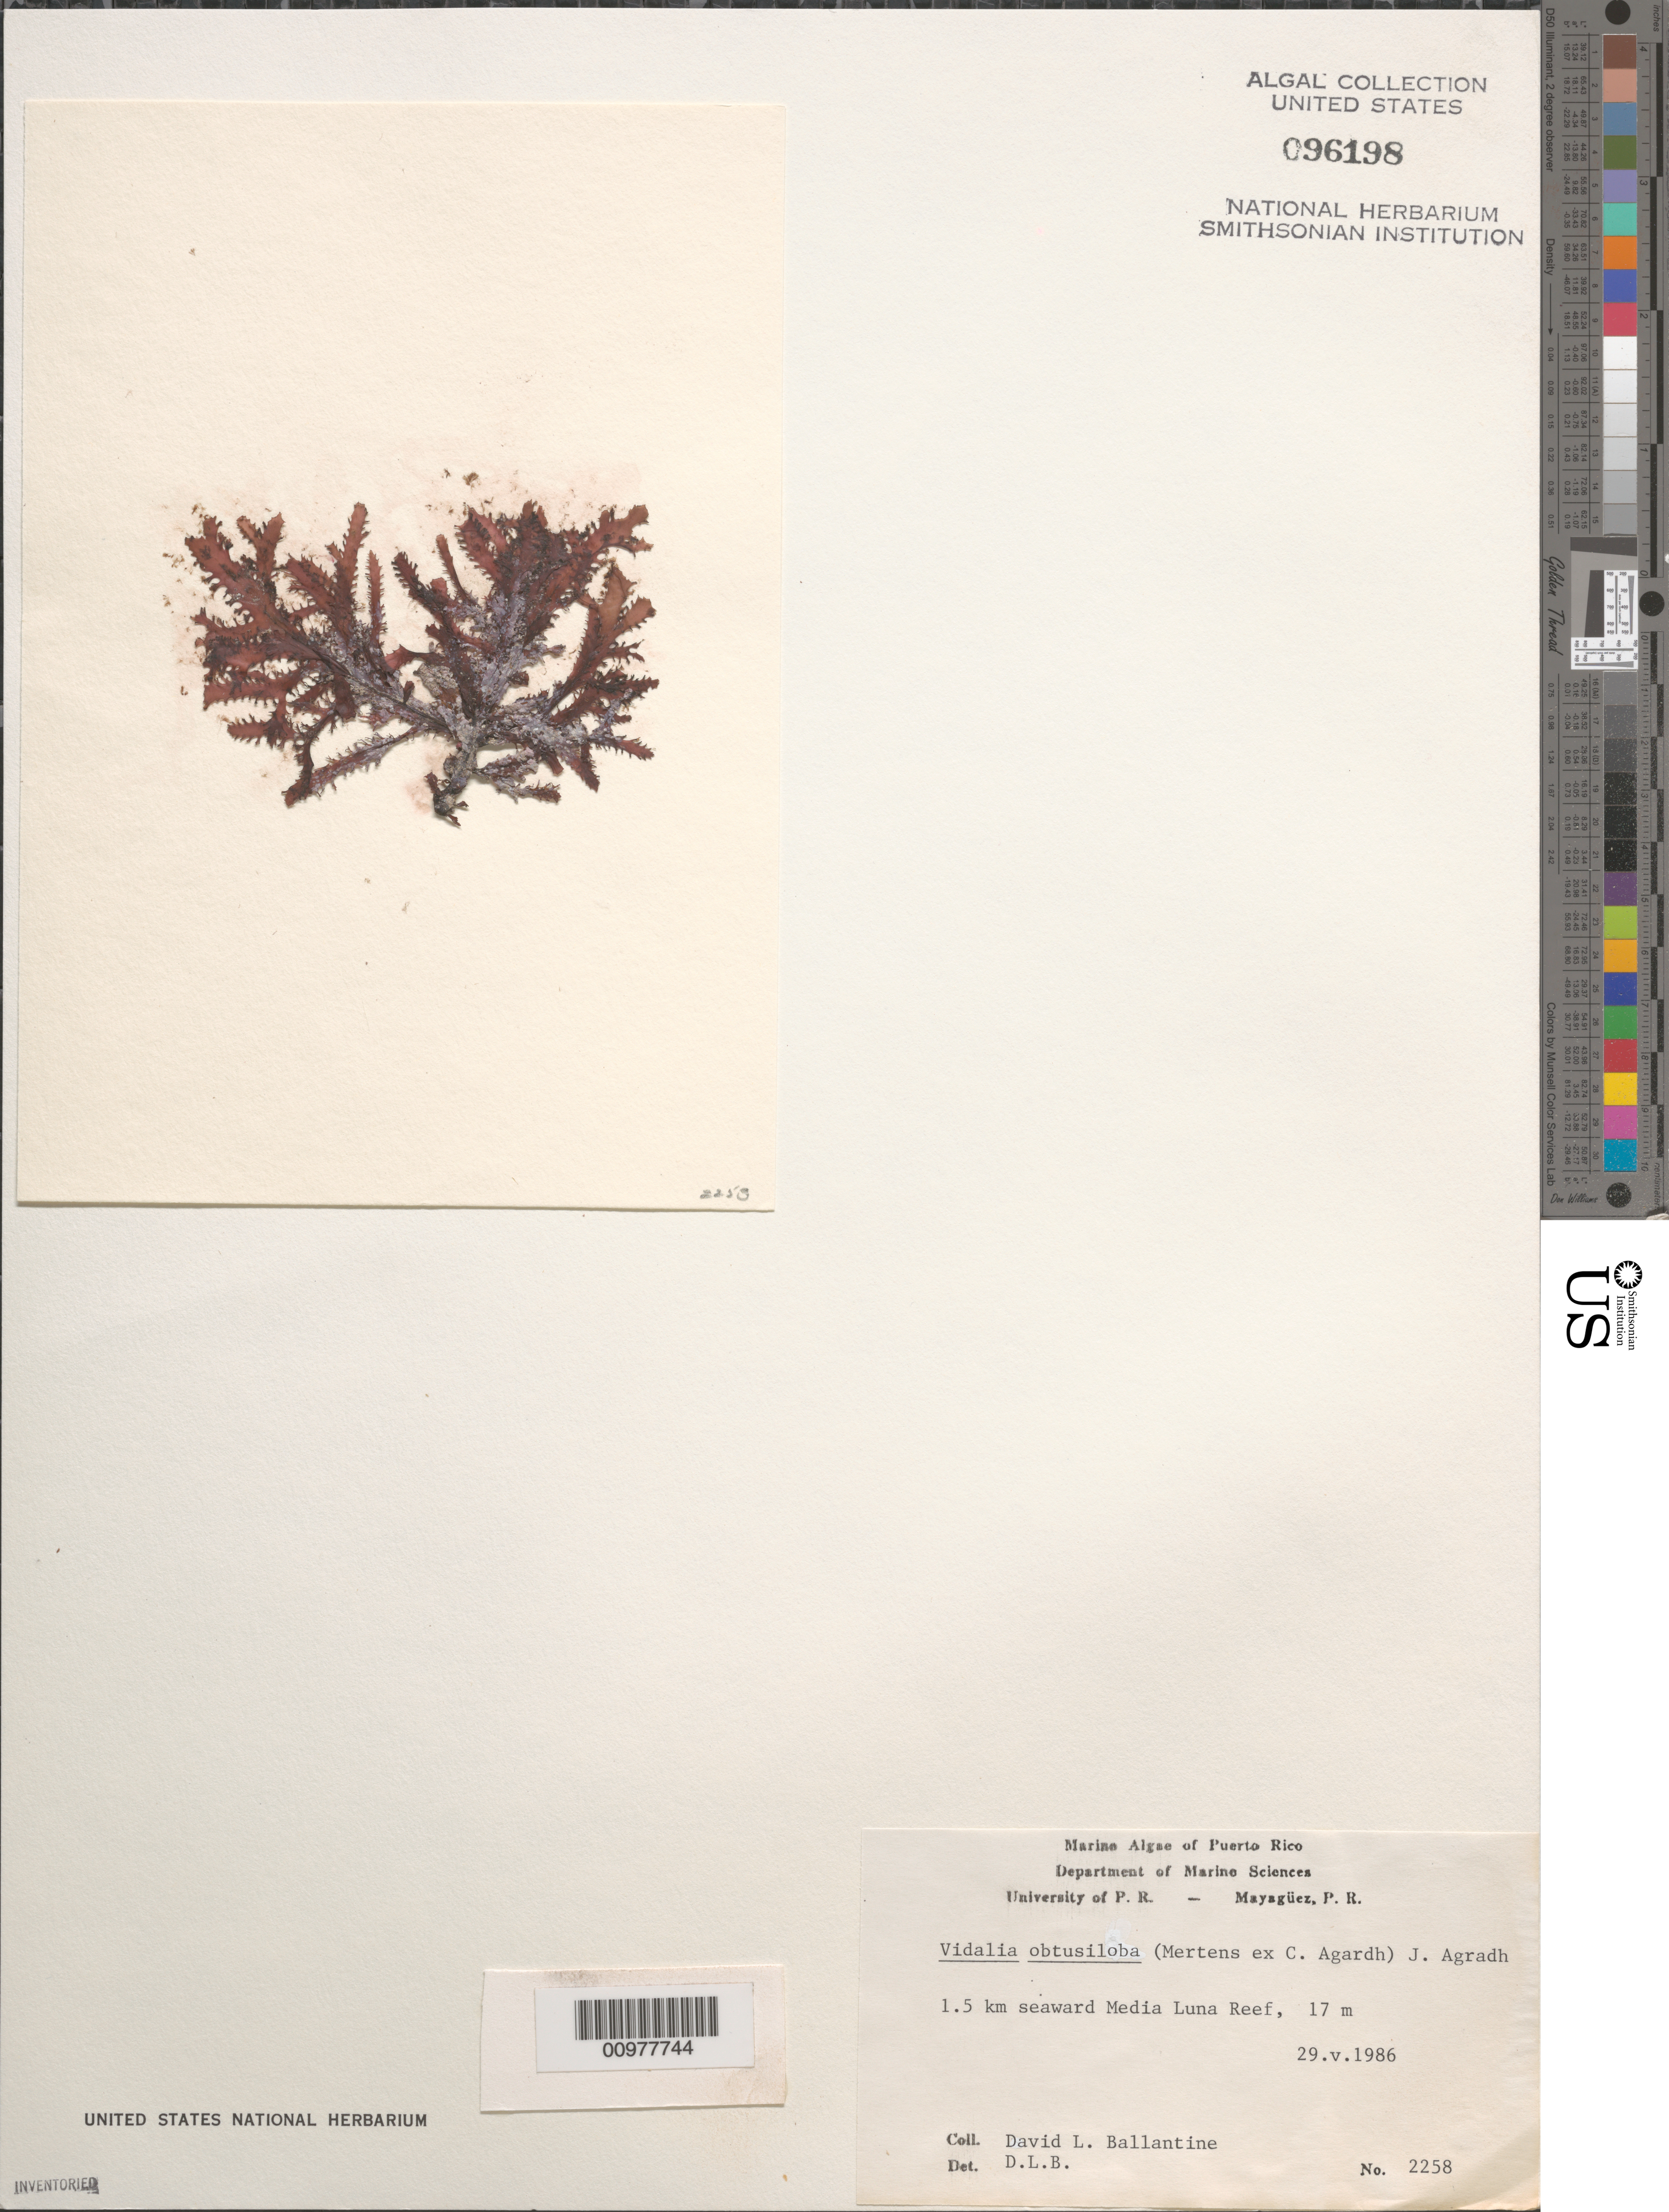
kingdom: Plantae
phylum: Rhodophyta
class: Florideophyceae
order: Ceramiales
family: Rhodomelaceae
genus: Osmundaria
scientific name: Osmundaria obtusiloba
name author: (C. Agardh) R.E. Norris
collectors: D.L. Ballantine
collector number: DLB 2258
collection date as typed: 29 May 1986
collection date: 1986-05-29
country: Puerto Rico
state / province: Lajas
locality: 1.5 km seaward Media Luna Reef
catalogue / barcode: US 96198